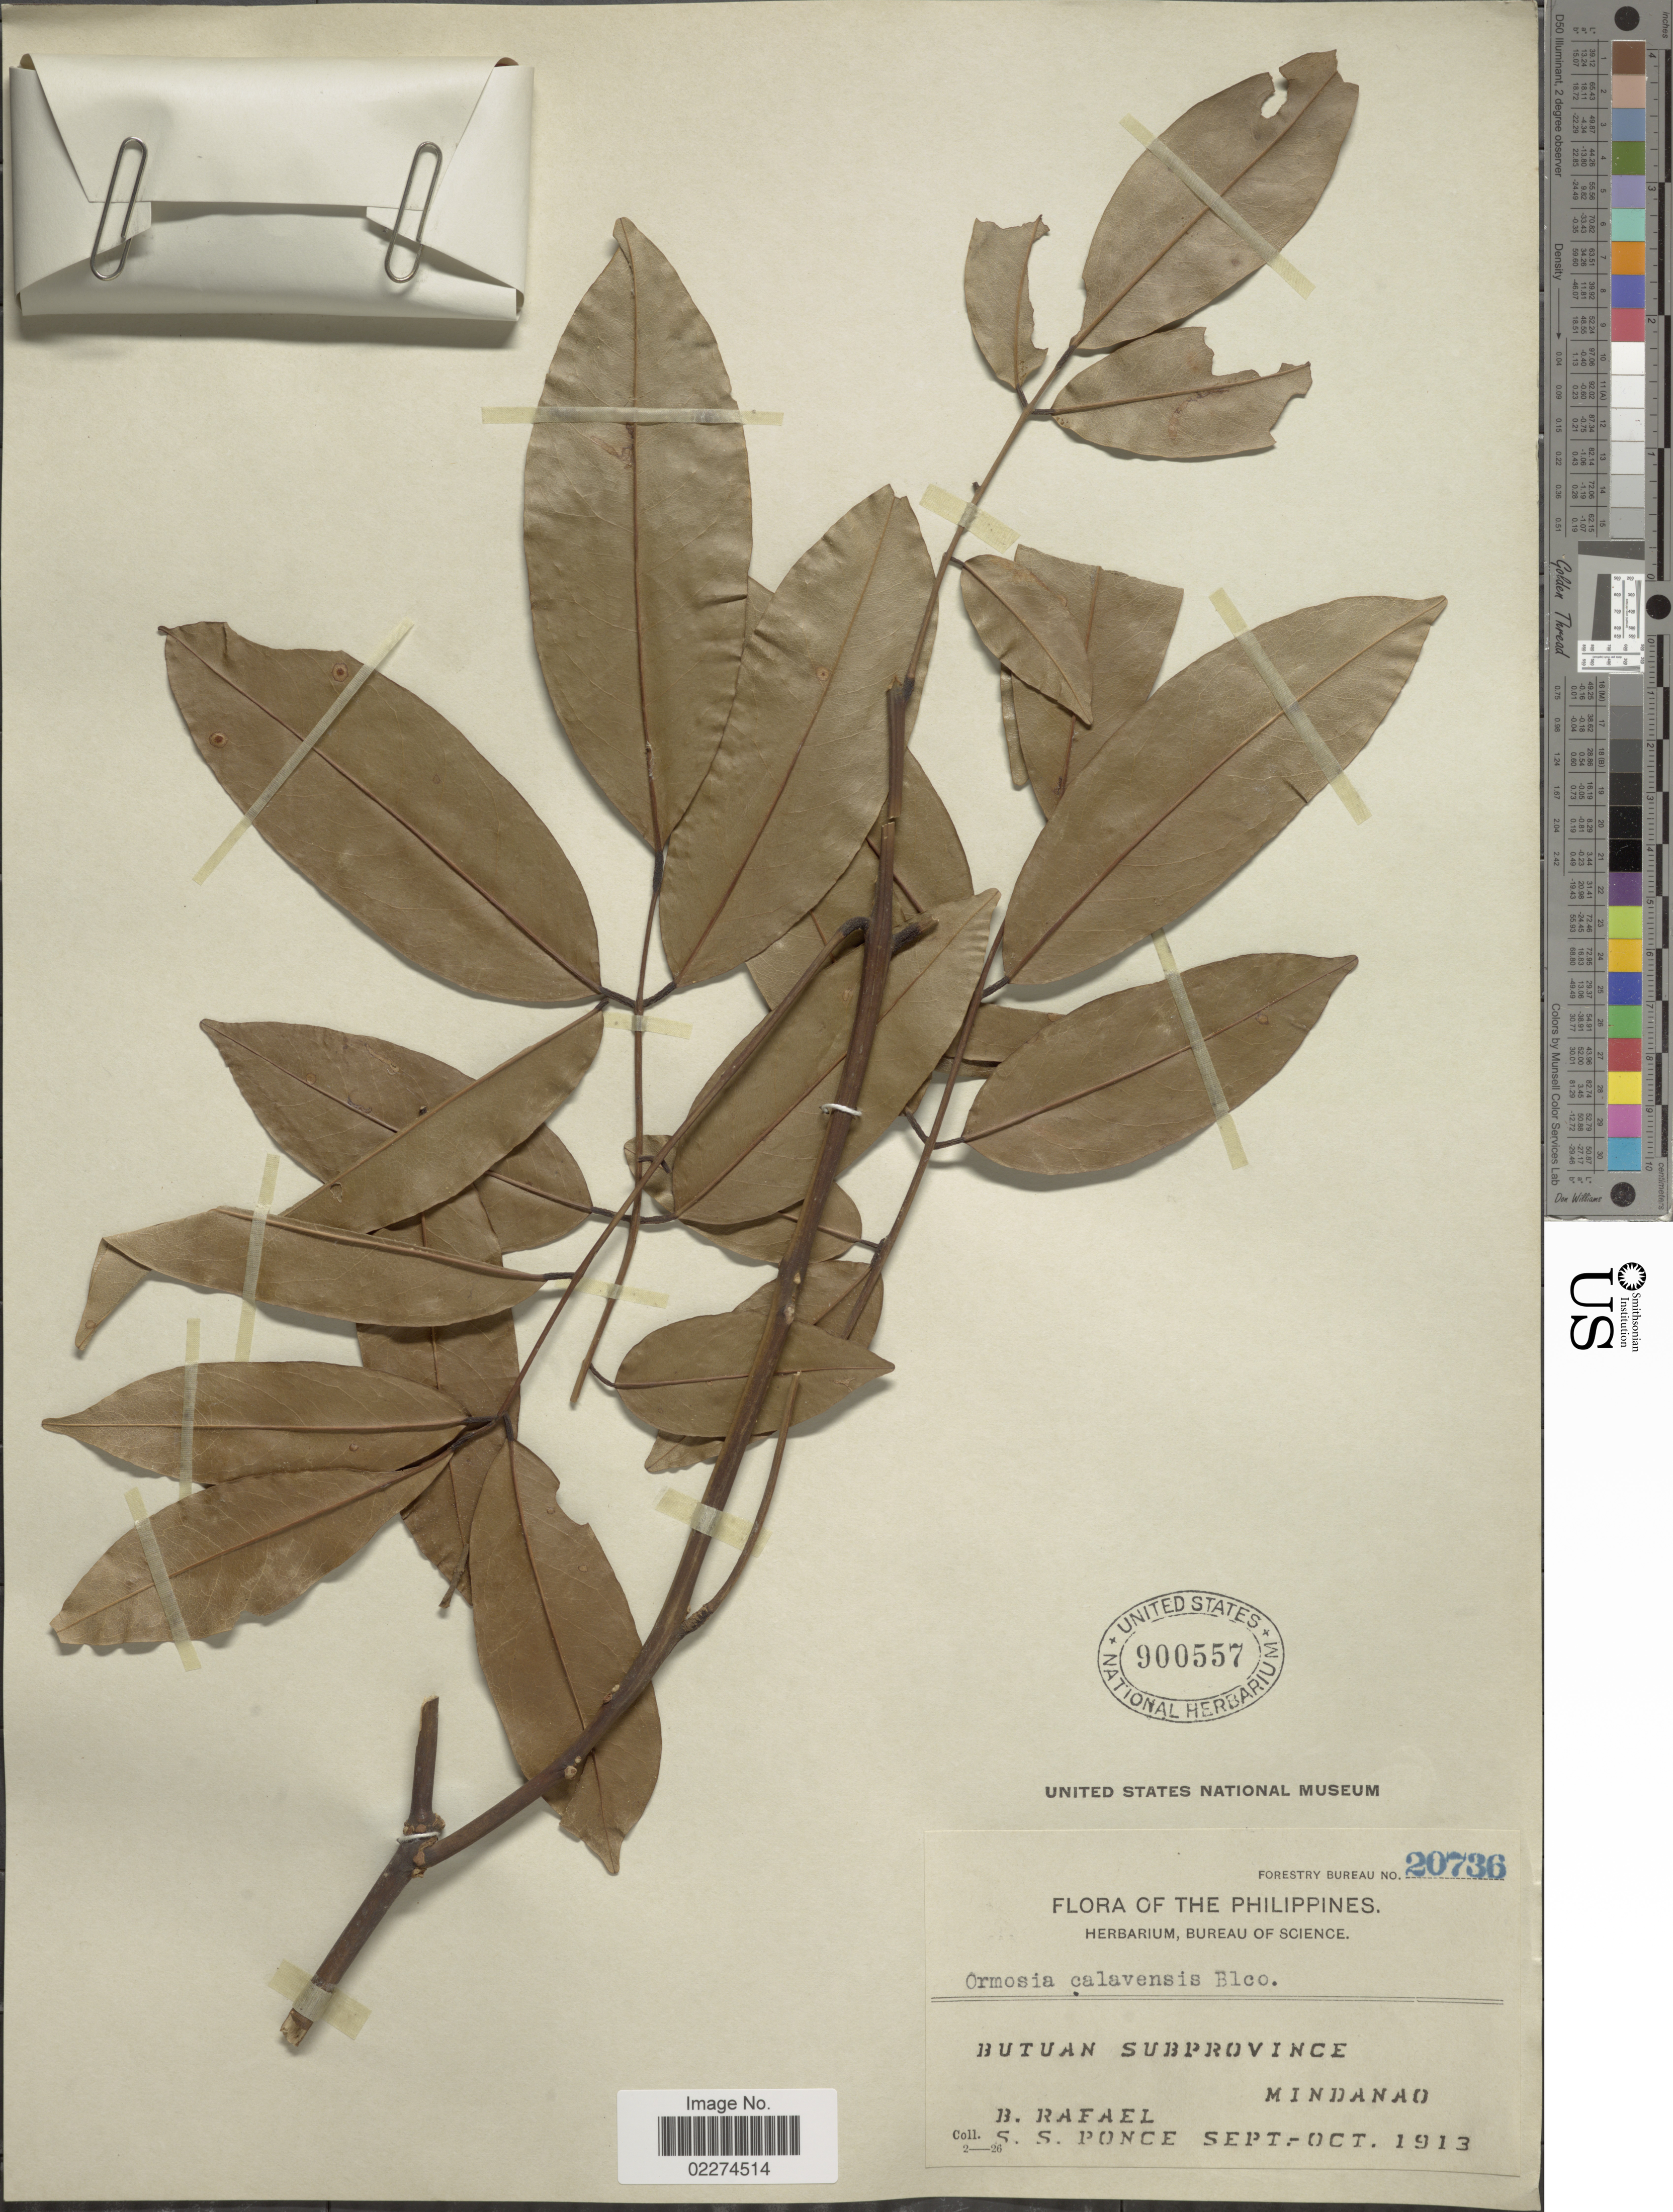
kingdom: Plantae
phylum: Tracheophyta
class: Magnoliopsida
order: Fabales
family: Fabaceae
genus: Ormosia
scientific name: Ormosia calavensis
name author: Azaola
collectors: B. Rafael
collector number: Forestry Bureau 20736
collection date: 1913-09/1913-10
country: Philippines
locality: Butuan Subprovince, Mindanao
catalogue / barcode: US 900557